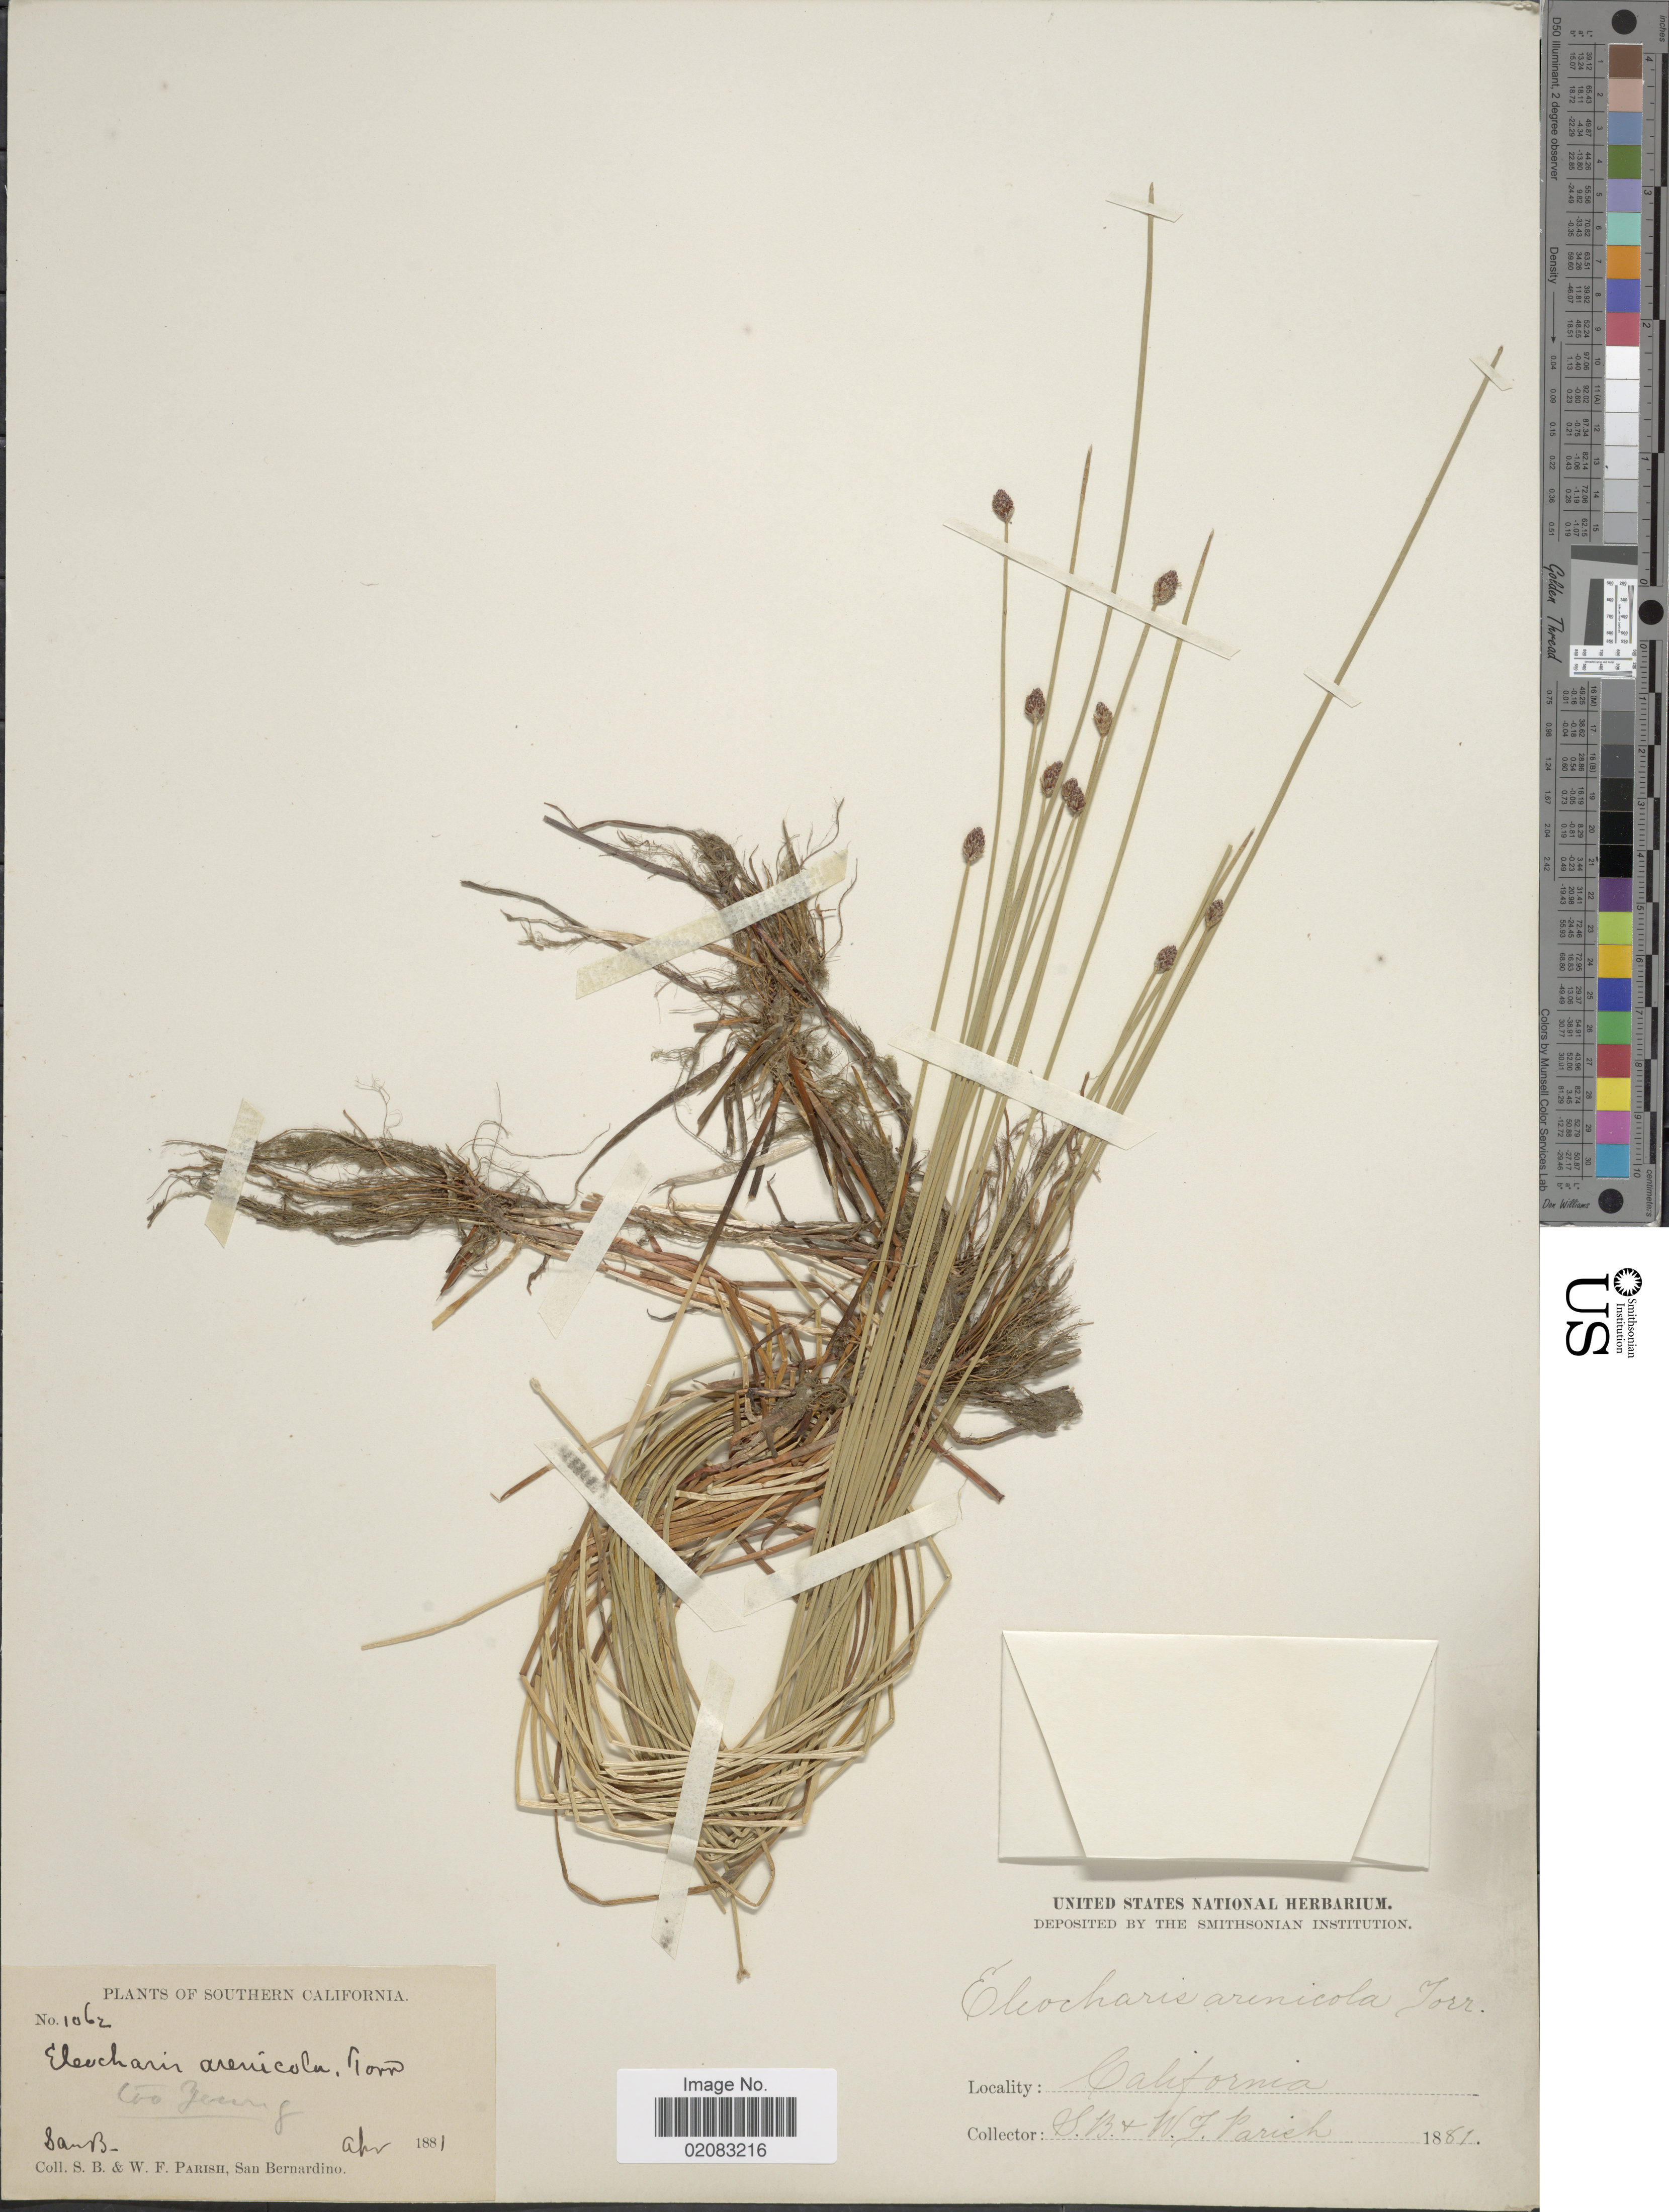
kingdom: Plantae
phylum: Tracheophyta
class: Liliopsida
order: Poales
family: Cyperaceae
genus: Eleocharis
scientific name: Eleocharis montevidensis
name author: Kunth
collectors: S. B. Parish & W. F. Parish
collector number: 1062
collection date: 1881-04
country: United States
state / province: California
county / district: San Bernardino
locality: Southern California, San B.